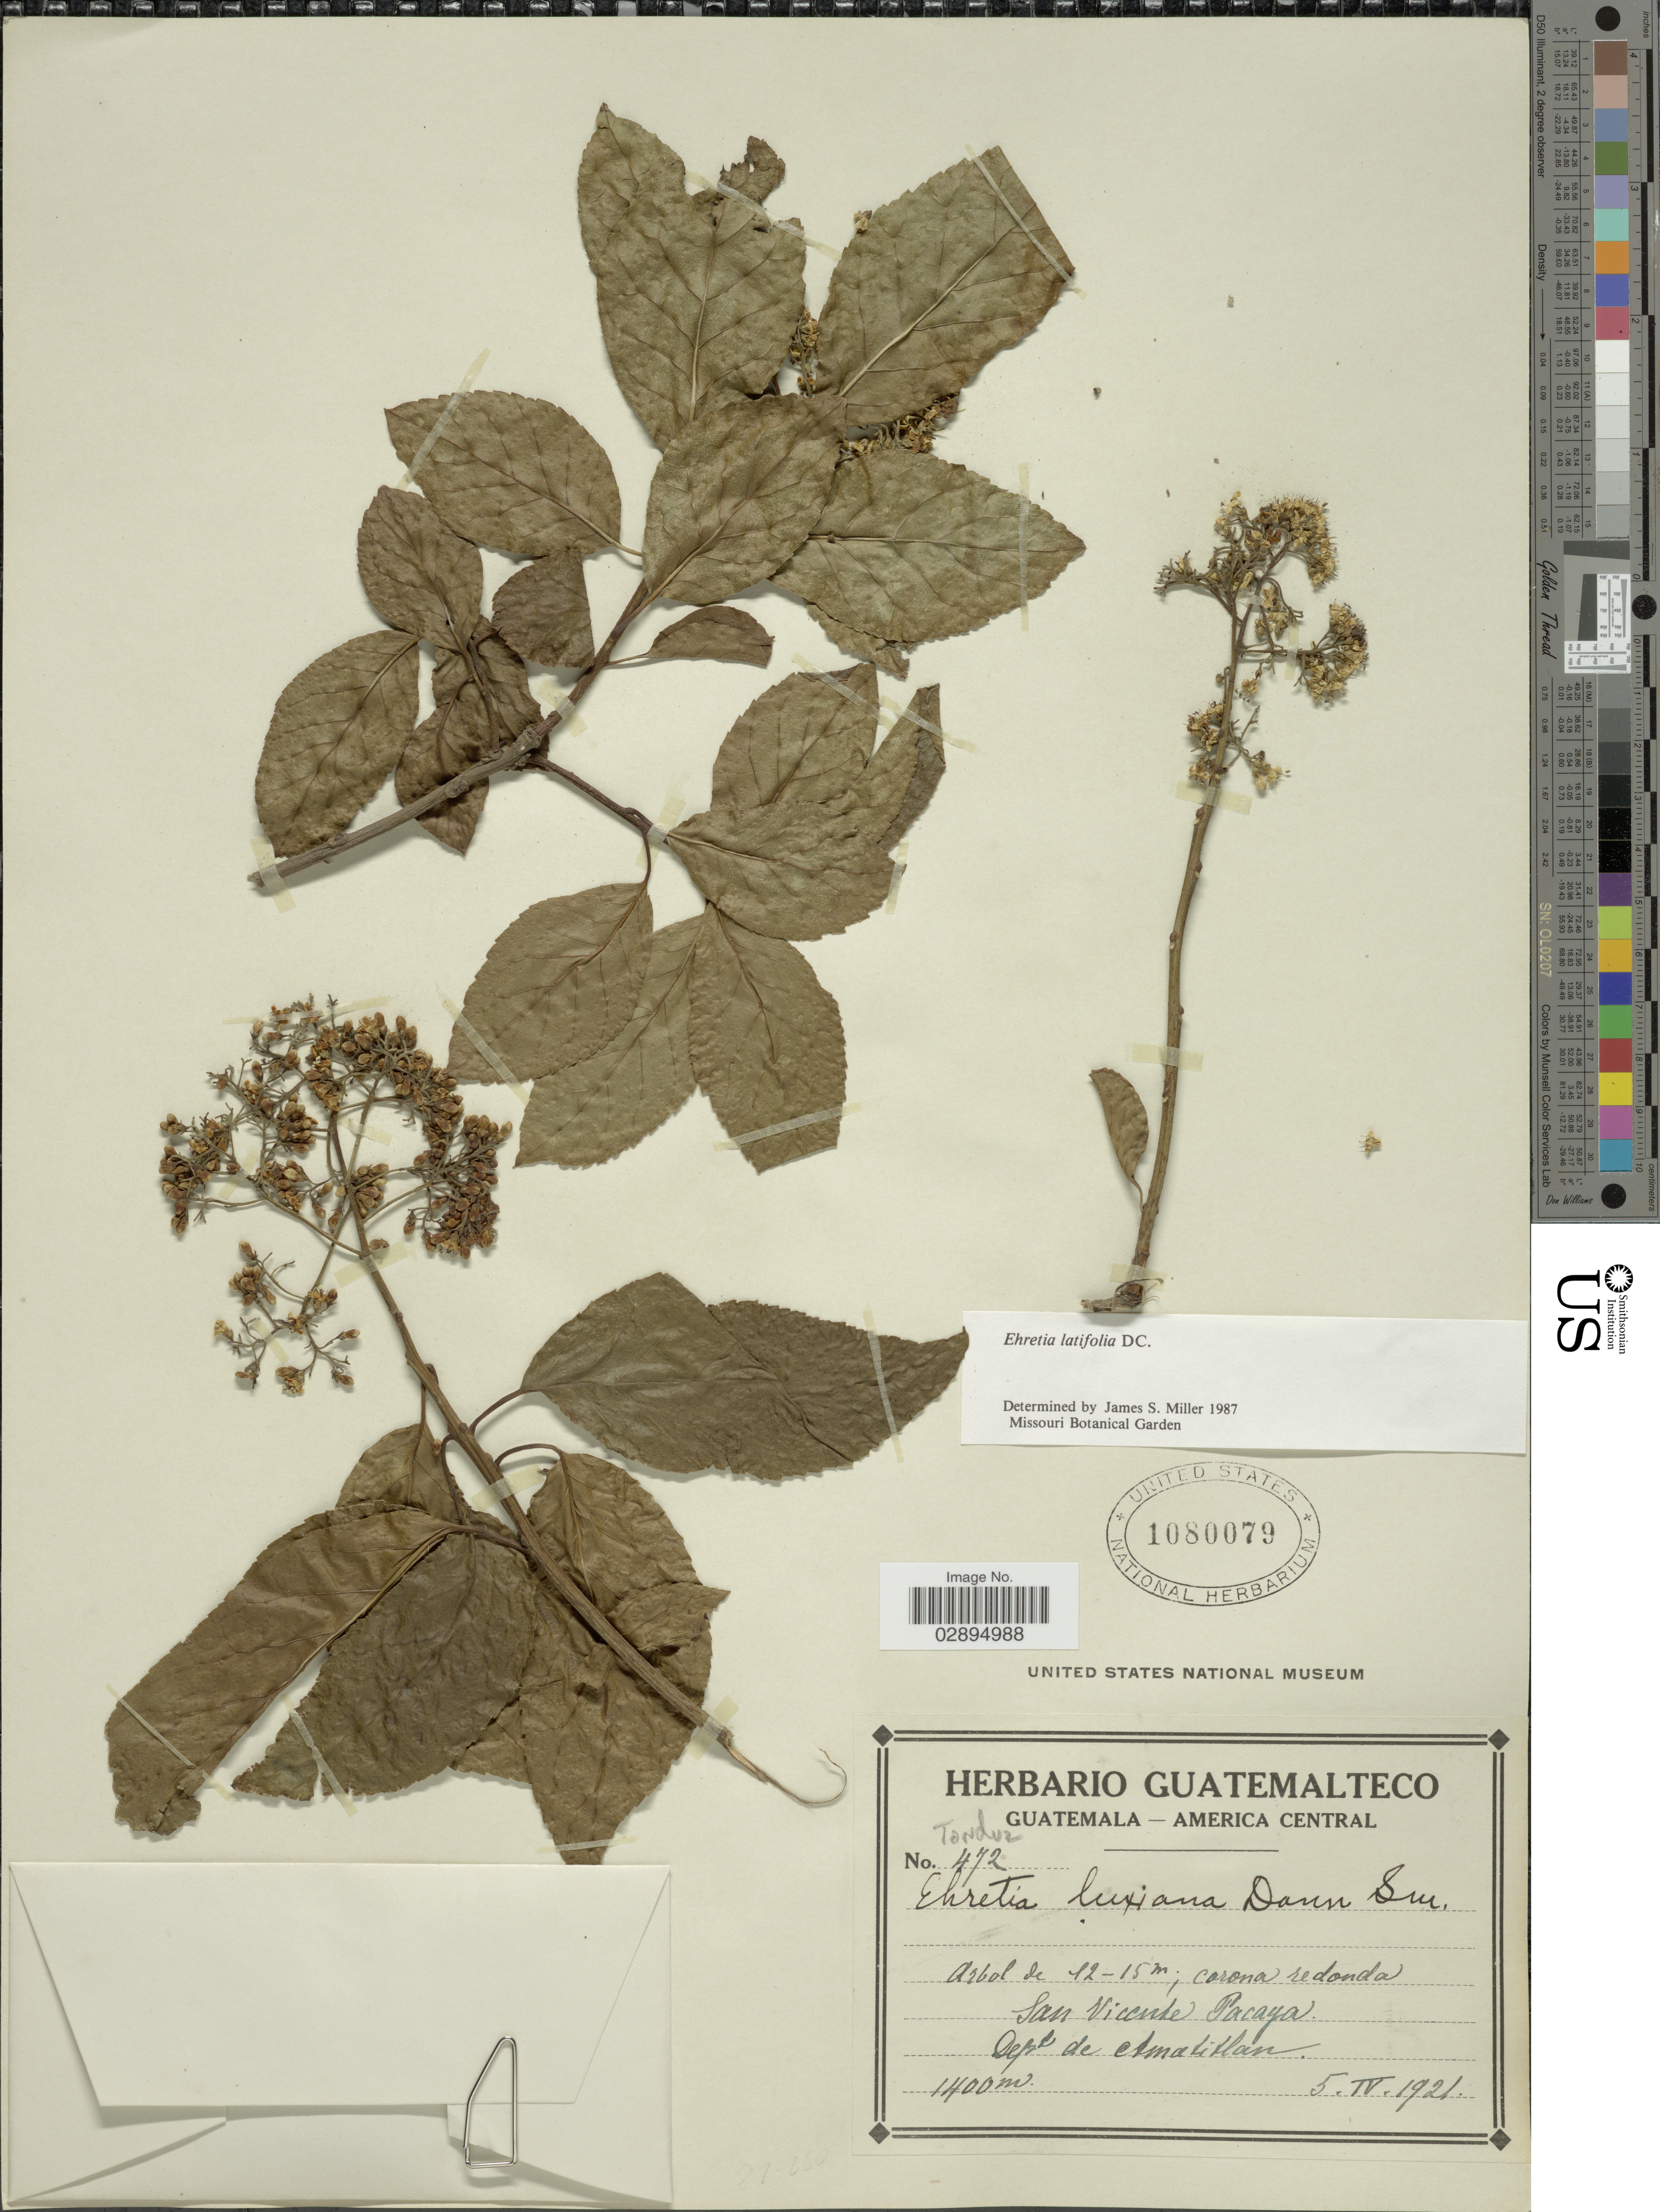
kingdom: Plantae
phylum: Tracheophyta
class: Magnoliopsida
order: Boraginales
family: Ehretiaceae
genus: Ehretia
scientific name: Ehretia latifolia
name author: DC.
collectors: Tonduz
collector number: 472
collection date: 1921-04-05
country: Guatemala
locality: San Vicente Pacaya, Dept. de Amatitlan.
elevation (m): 1400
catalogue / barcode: US 1080079